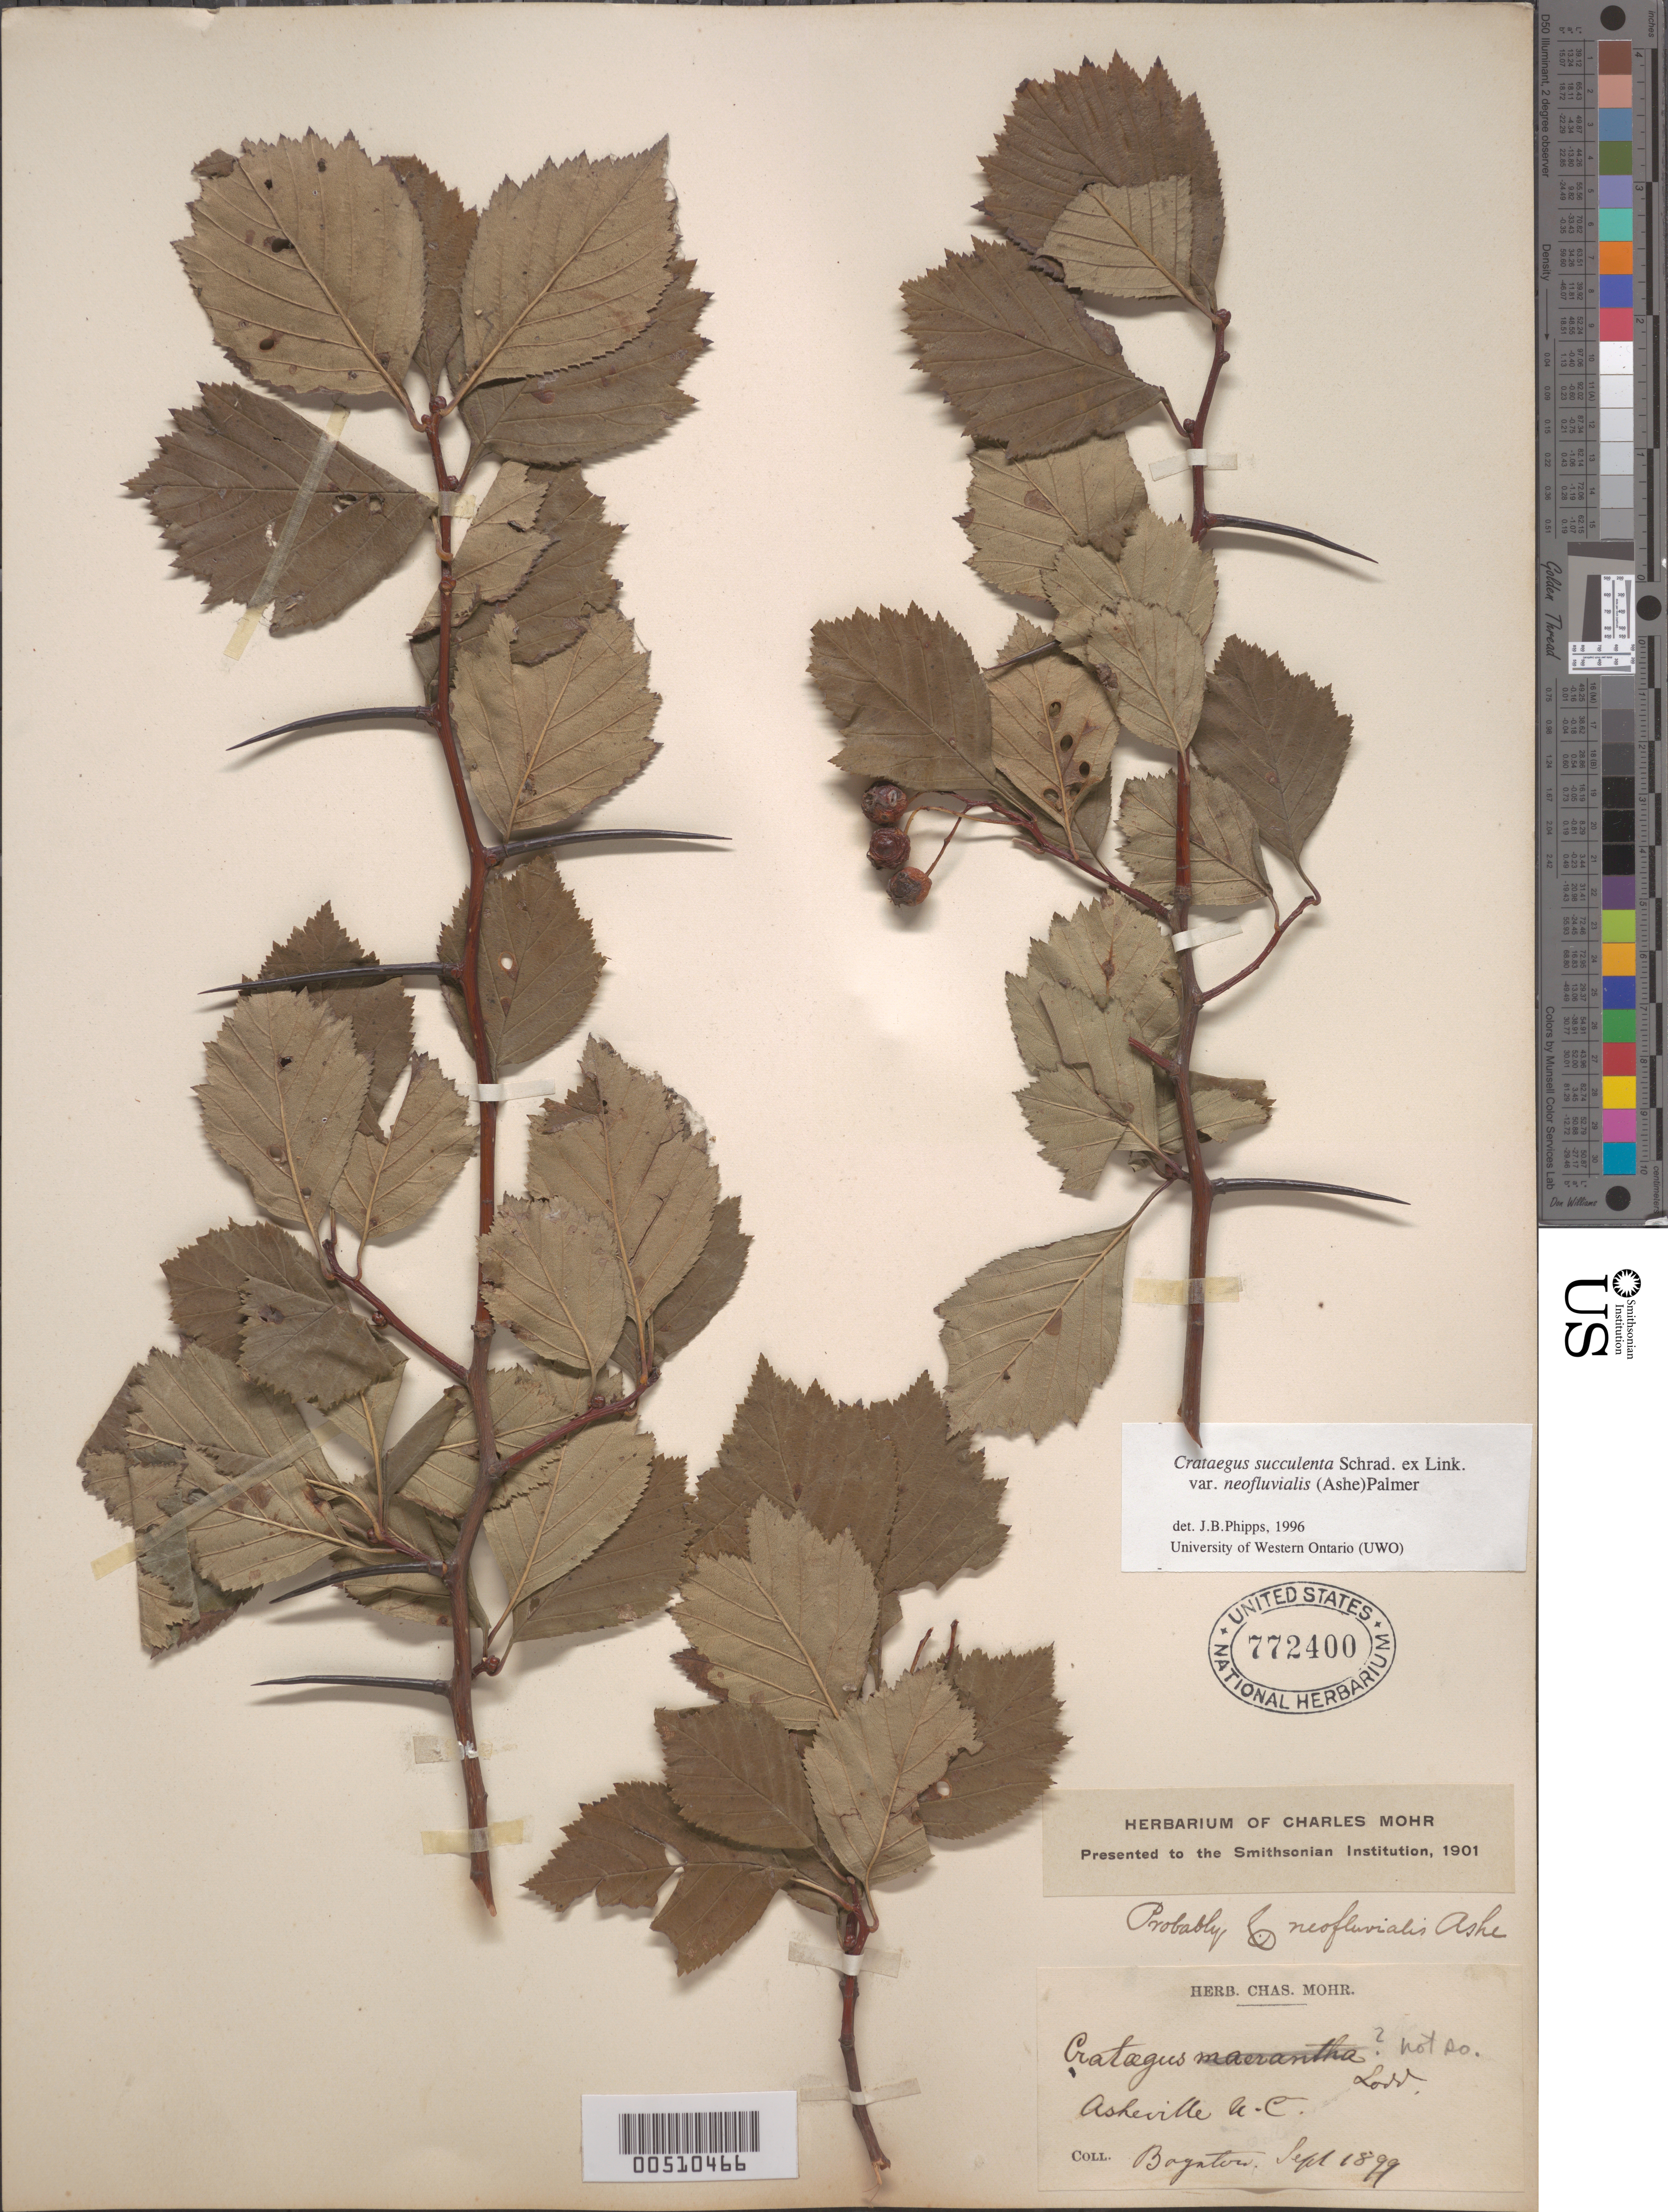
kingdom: Plantae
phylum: Tracheophyta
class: Magnoliopsida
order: Rosales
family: Rosaceae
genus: Crataegus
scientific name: Crataegus succulenta var. neofluvialis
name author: Schrad. ex Link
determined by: Phipps, James B., (UWO), University of Western Ontario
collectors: -. Boynton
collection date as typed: Sep 1899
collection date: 1899-09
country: United States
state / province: North Carolina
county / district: Buncombe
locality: Asheville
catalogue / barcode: US 772400